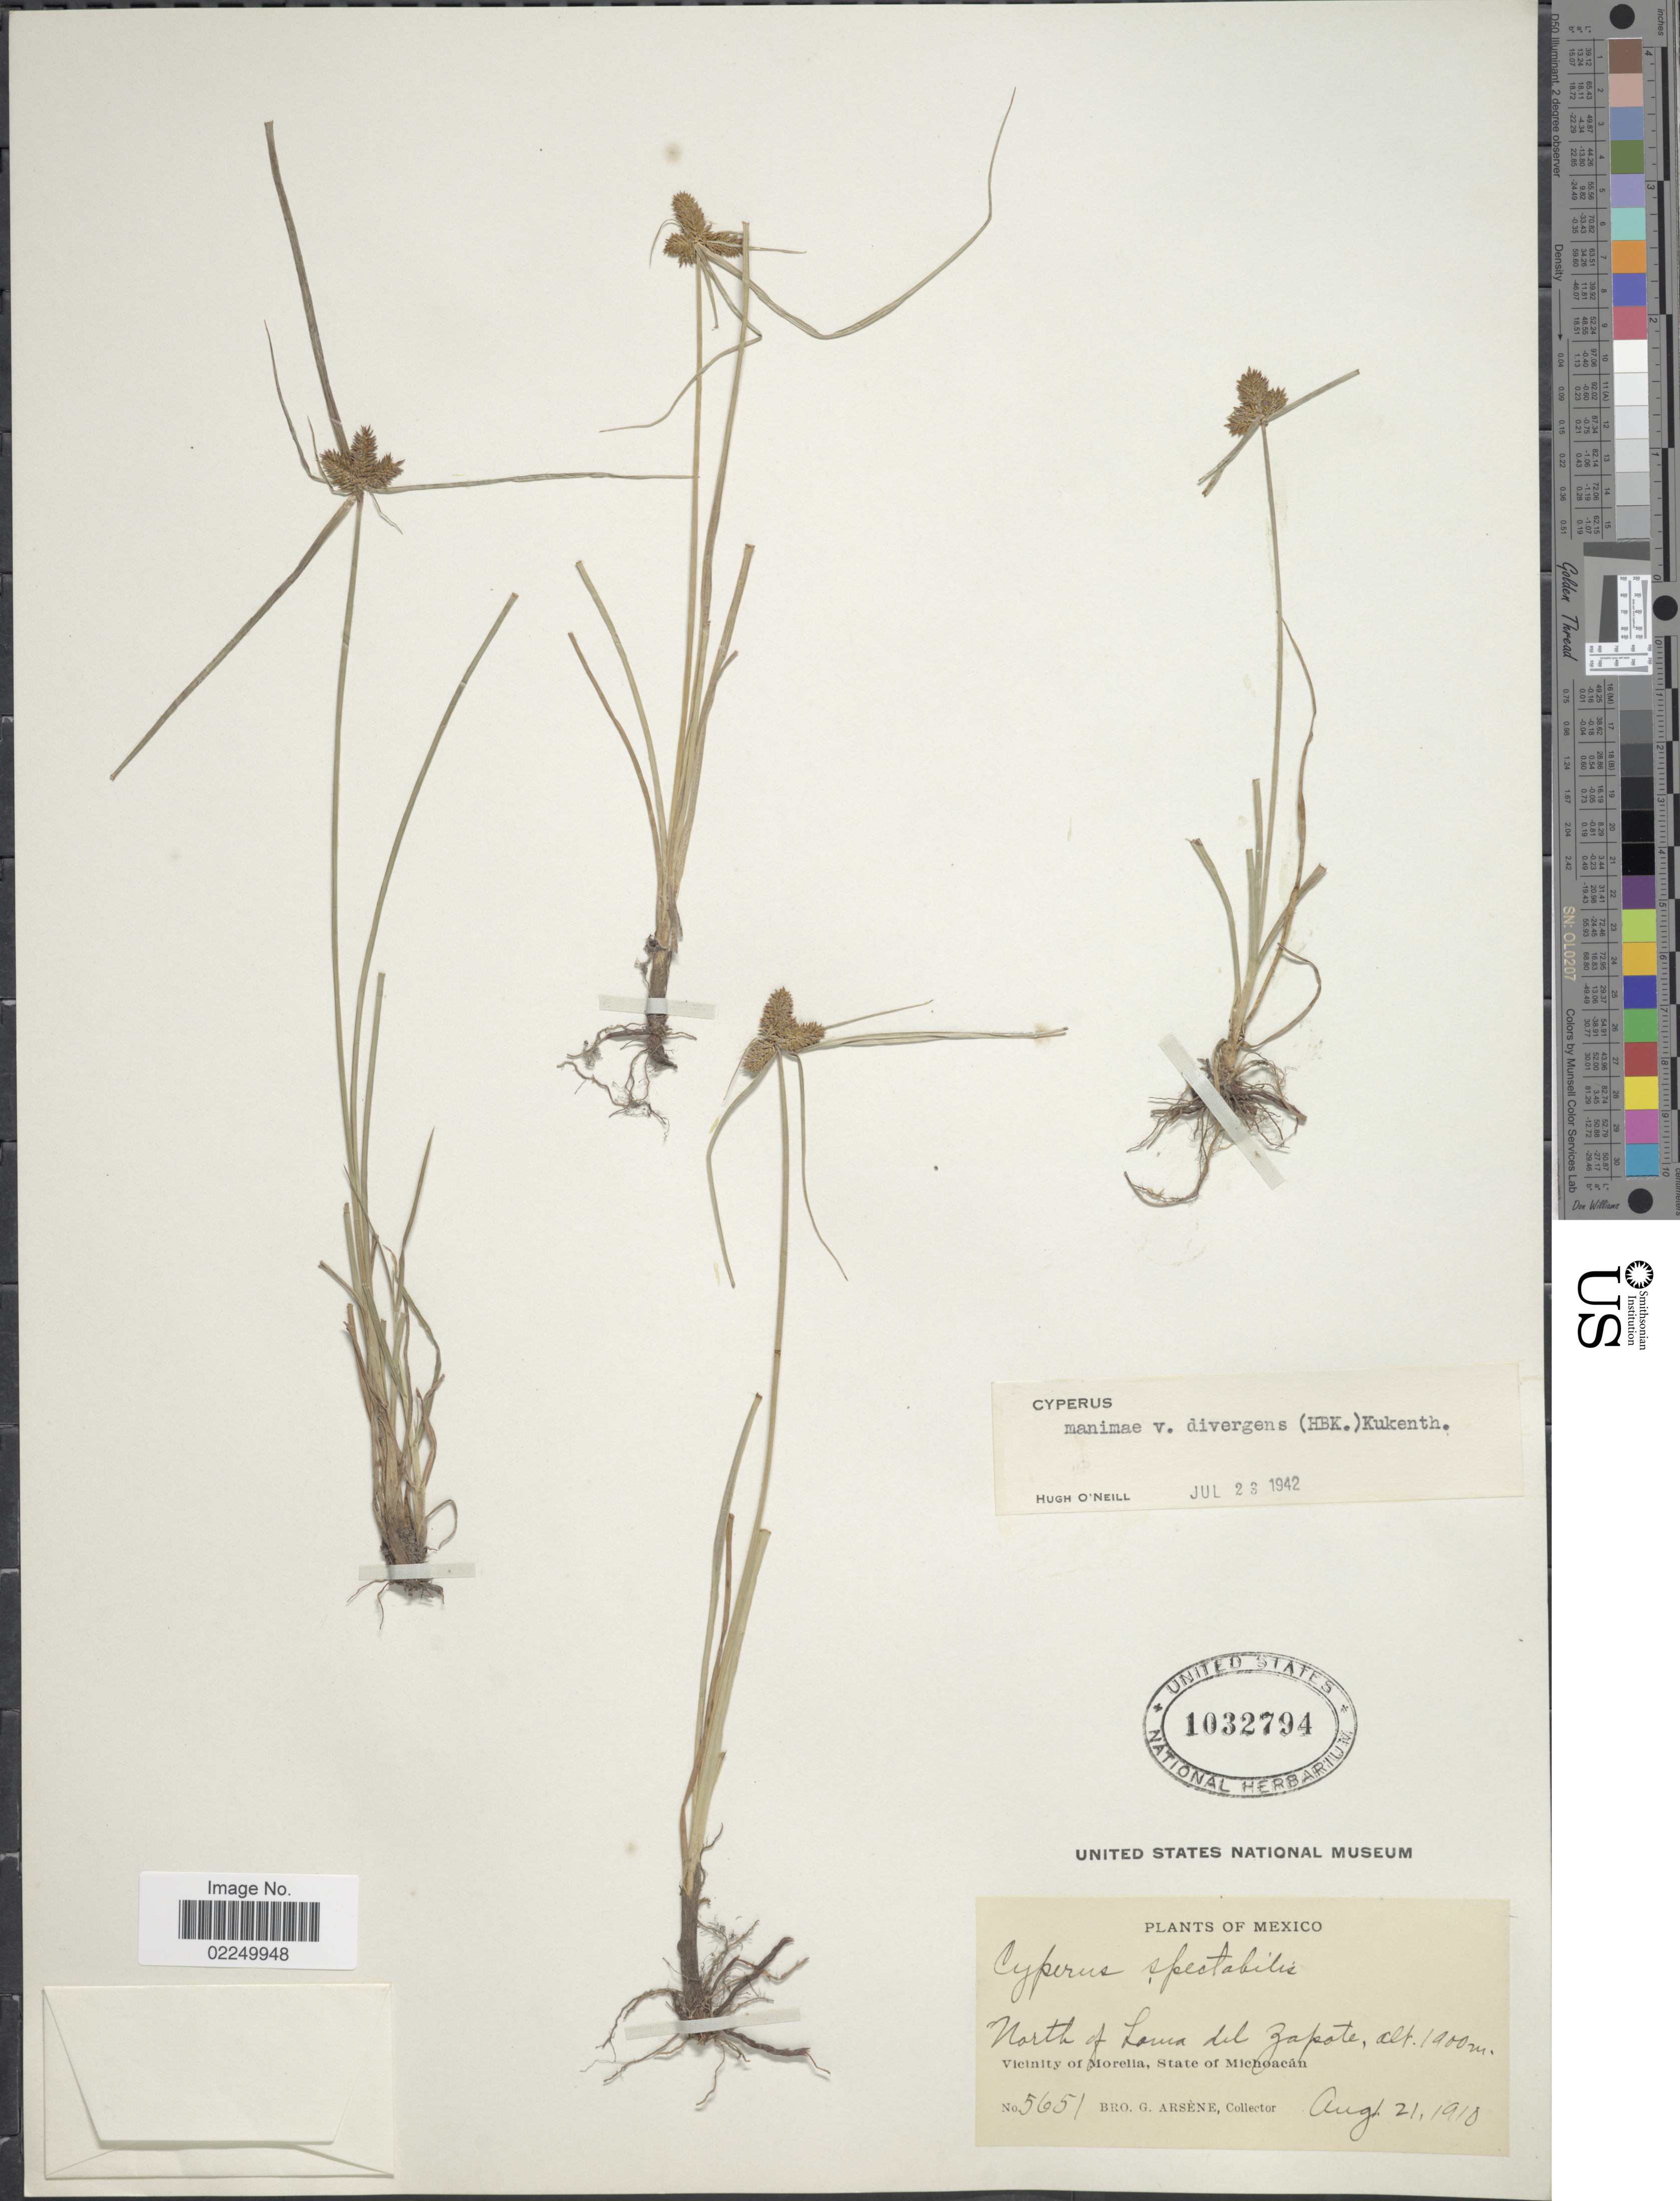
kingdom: Plantae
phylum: Tracheophyta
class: Liliopsida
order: Poales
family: Cyperaceae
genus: Cyperus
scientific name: Cyperus manimae var. divergens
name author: (Kunth) Kük.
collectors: Bro. G. Arsène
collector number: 5651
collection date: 1910-08-21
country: Mexico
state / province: Michoacán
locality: North of Loma del Zapote, vicinity of Morelia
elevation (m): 1900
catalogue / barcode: US 1032794